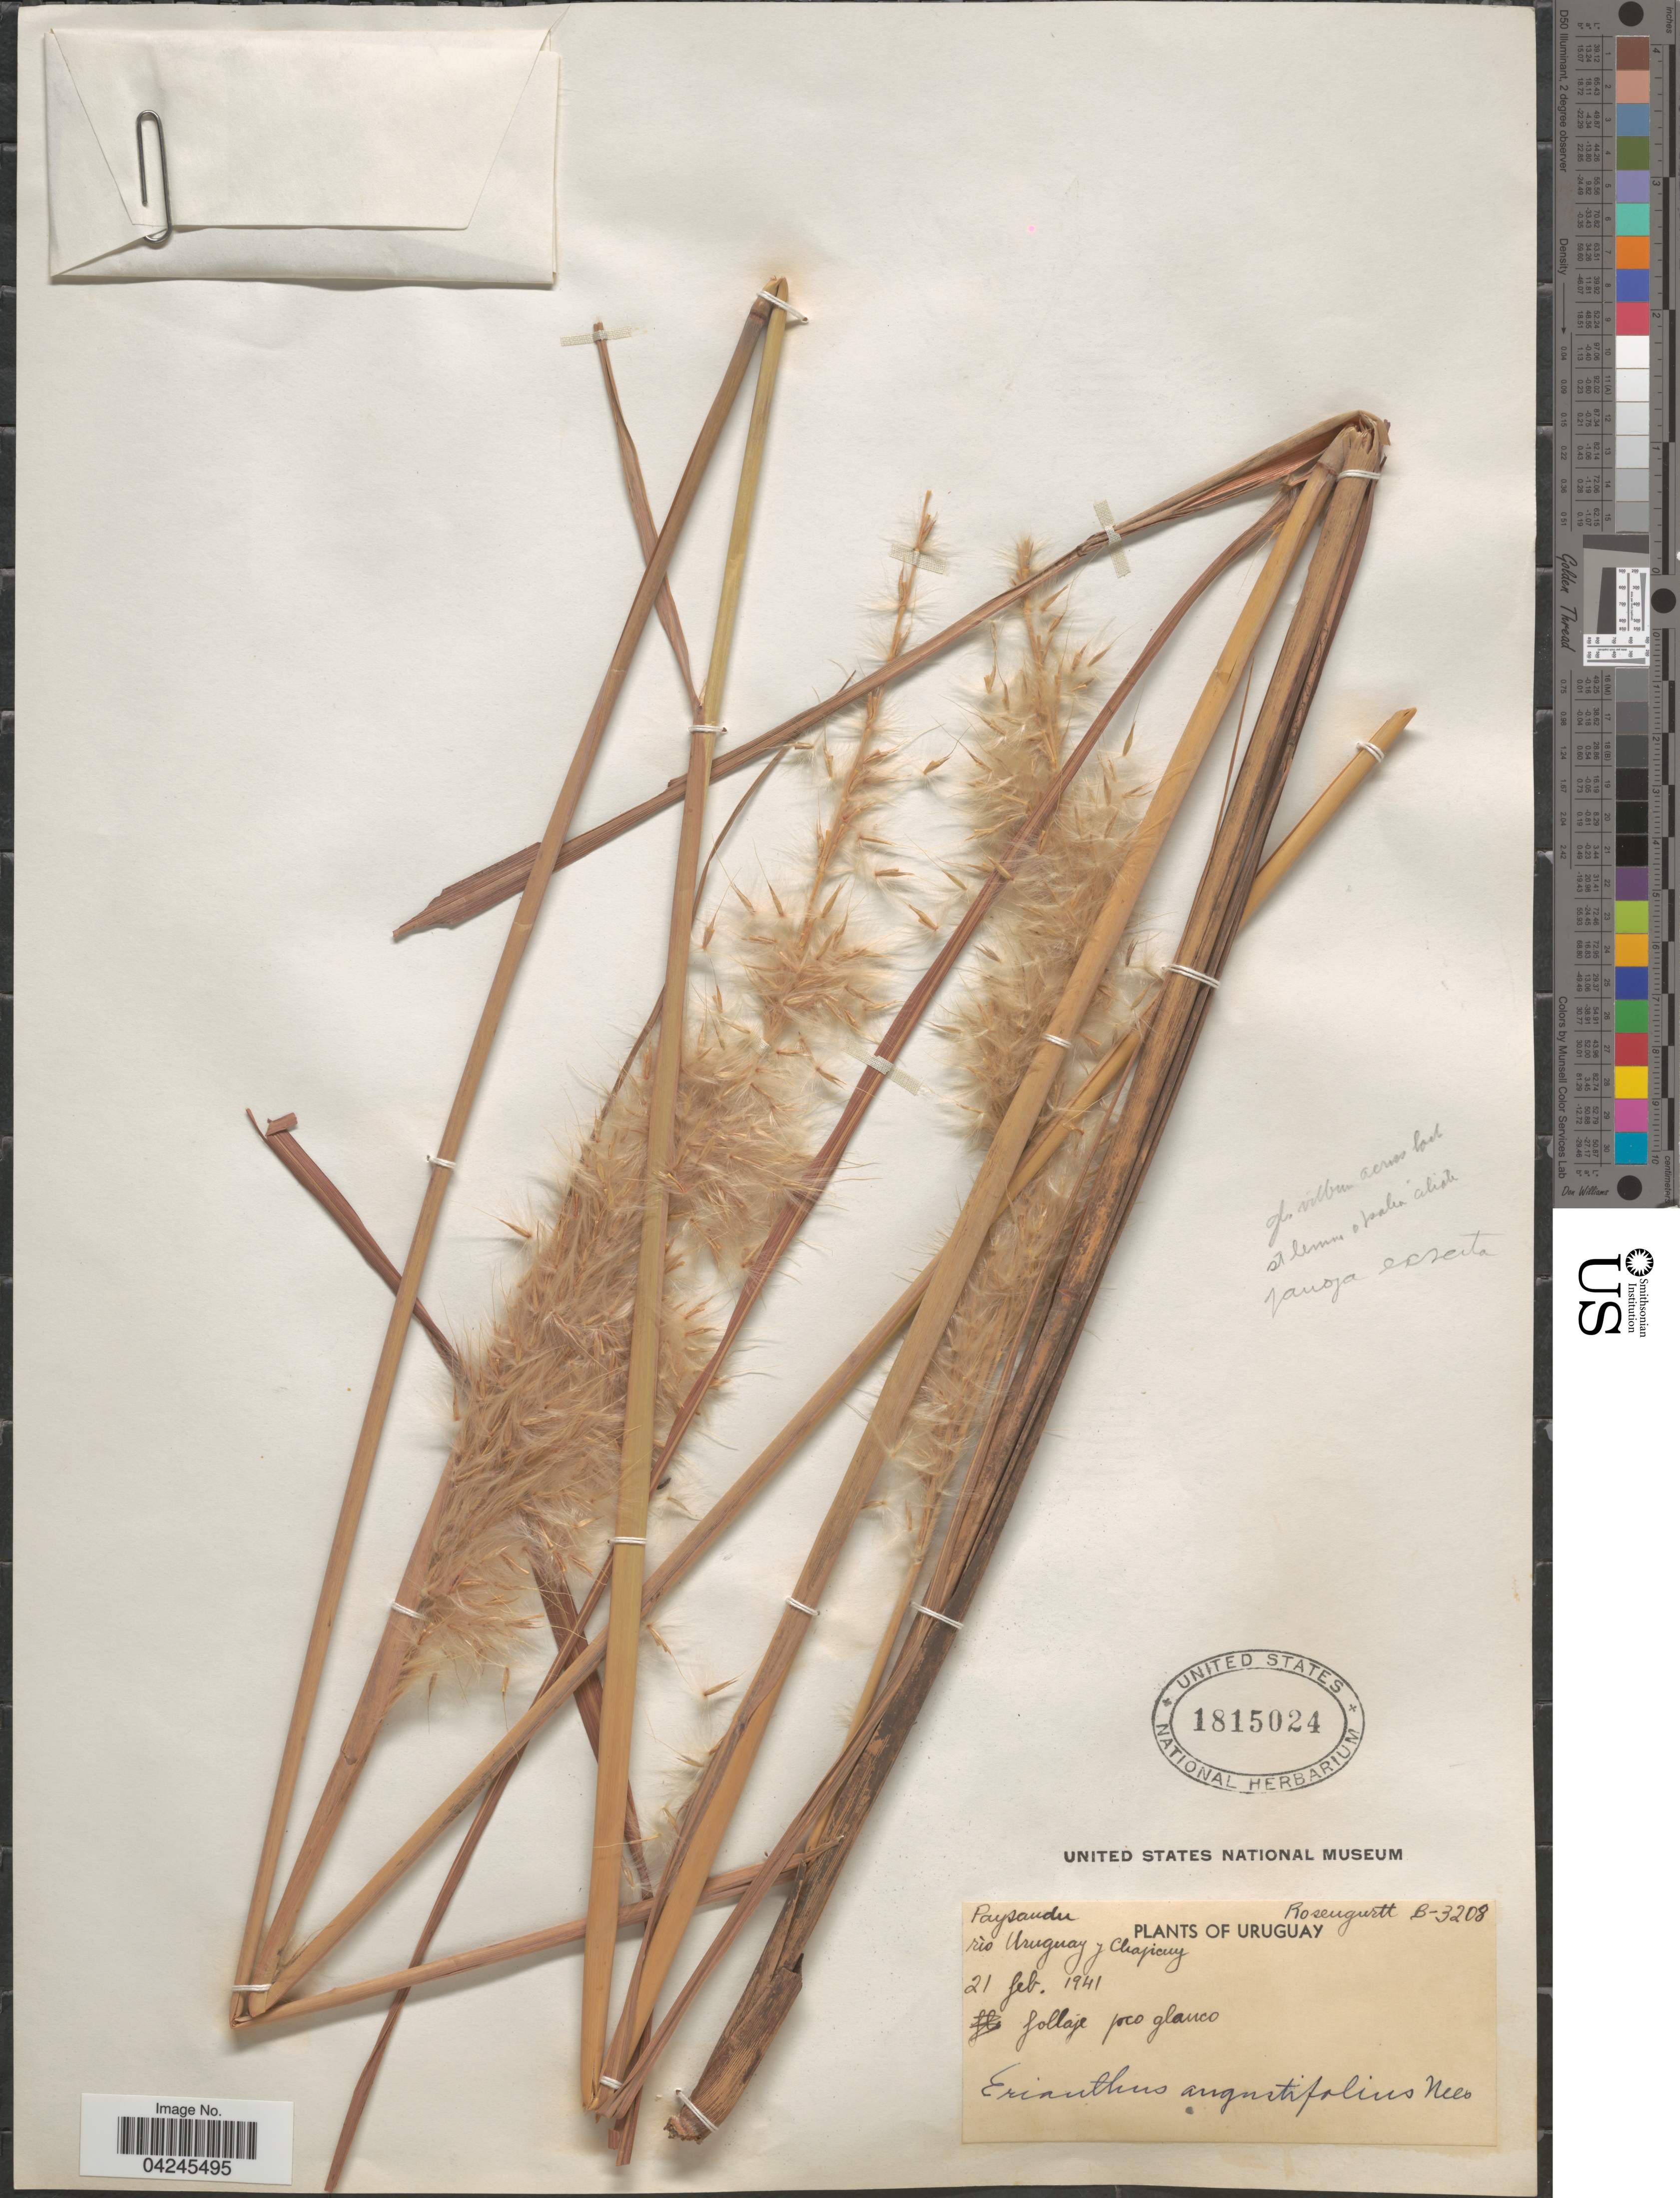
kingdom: Plantae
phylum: Tracheophyta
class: Liliopsida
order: Poales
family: Poaceae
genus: Erianthus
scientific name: Erianthus trinii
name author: Hack.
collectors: Rosengurtt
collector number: B-3208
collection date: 1941-02-21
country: Uruguay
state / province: Paysandu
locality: Río Uruguay y Chapicuy.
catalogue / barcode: US 1815024